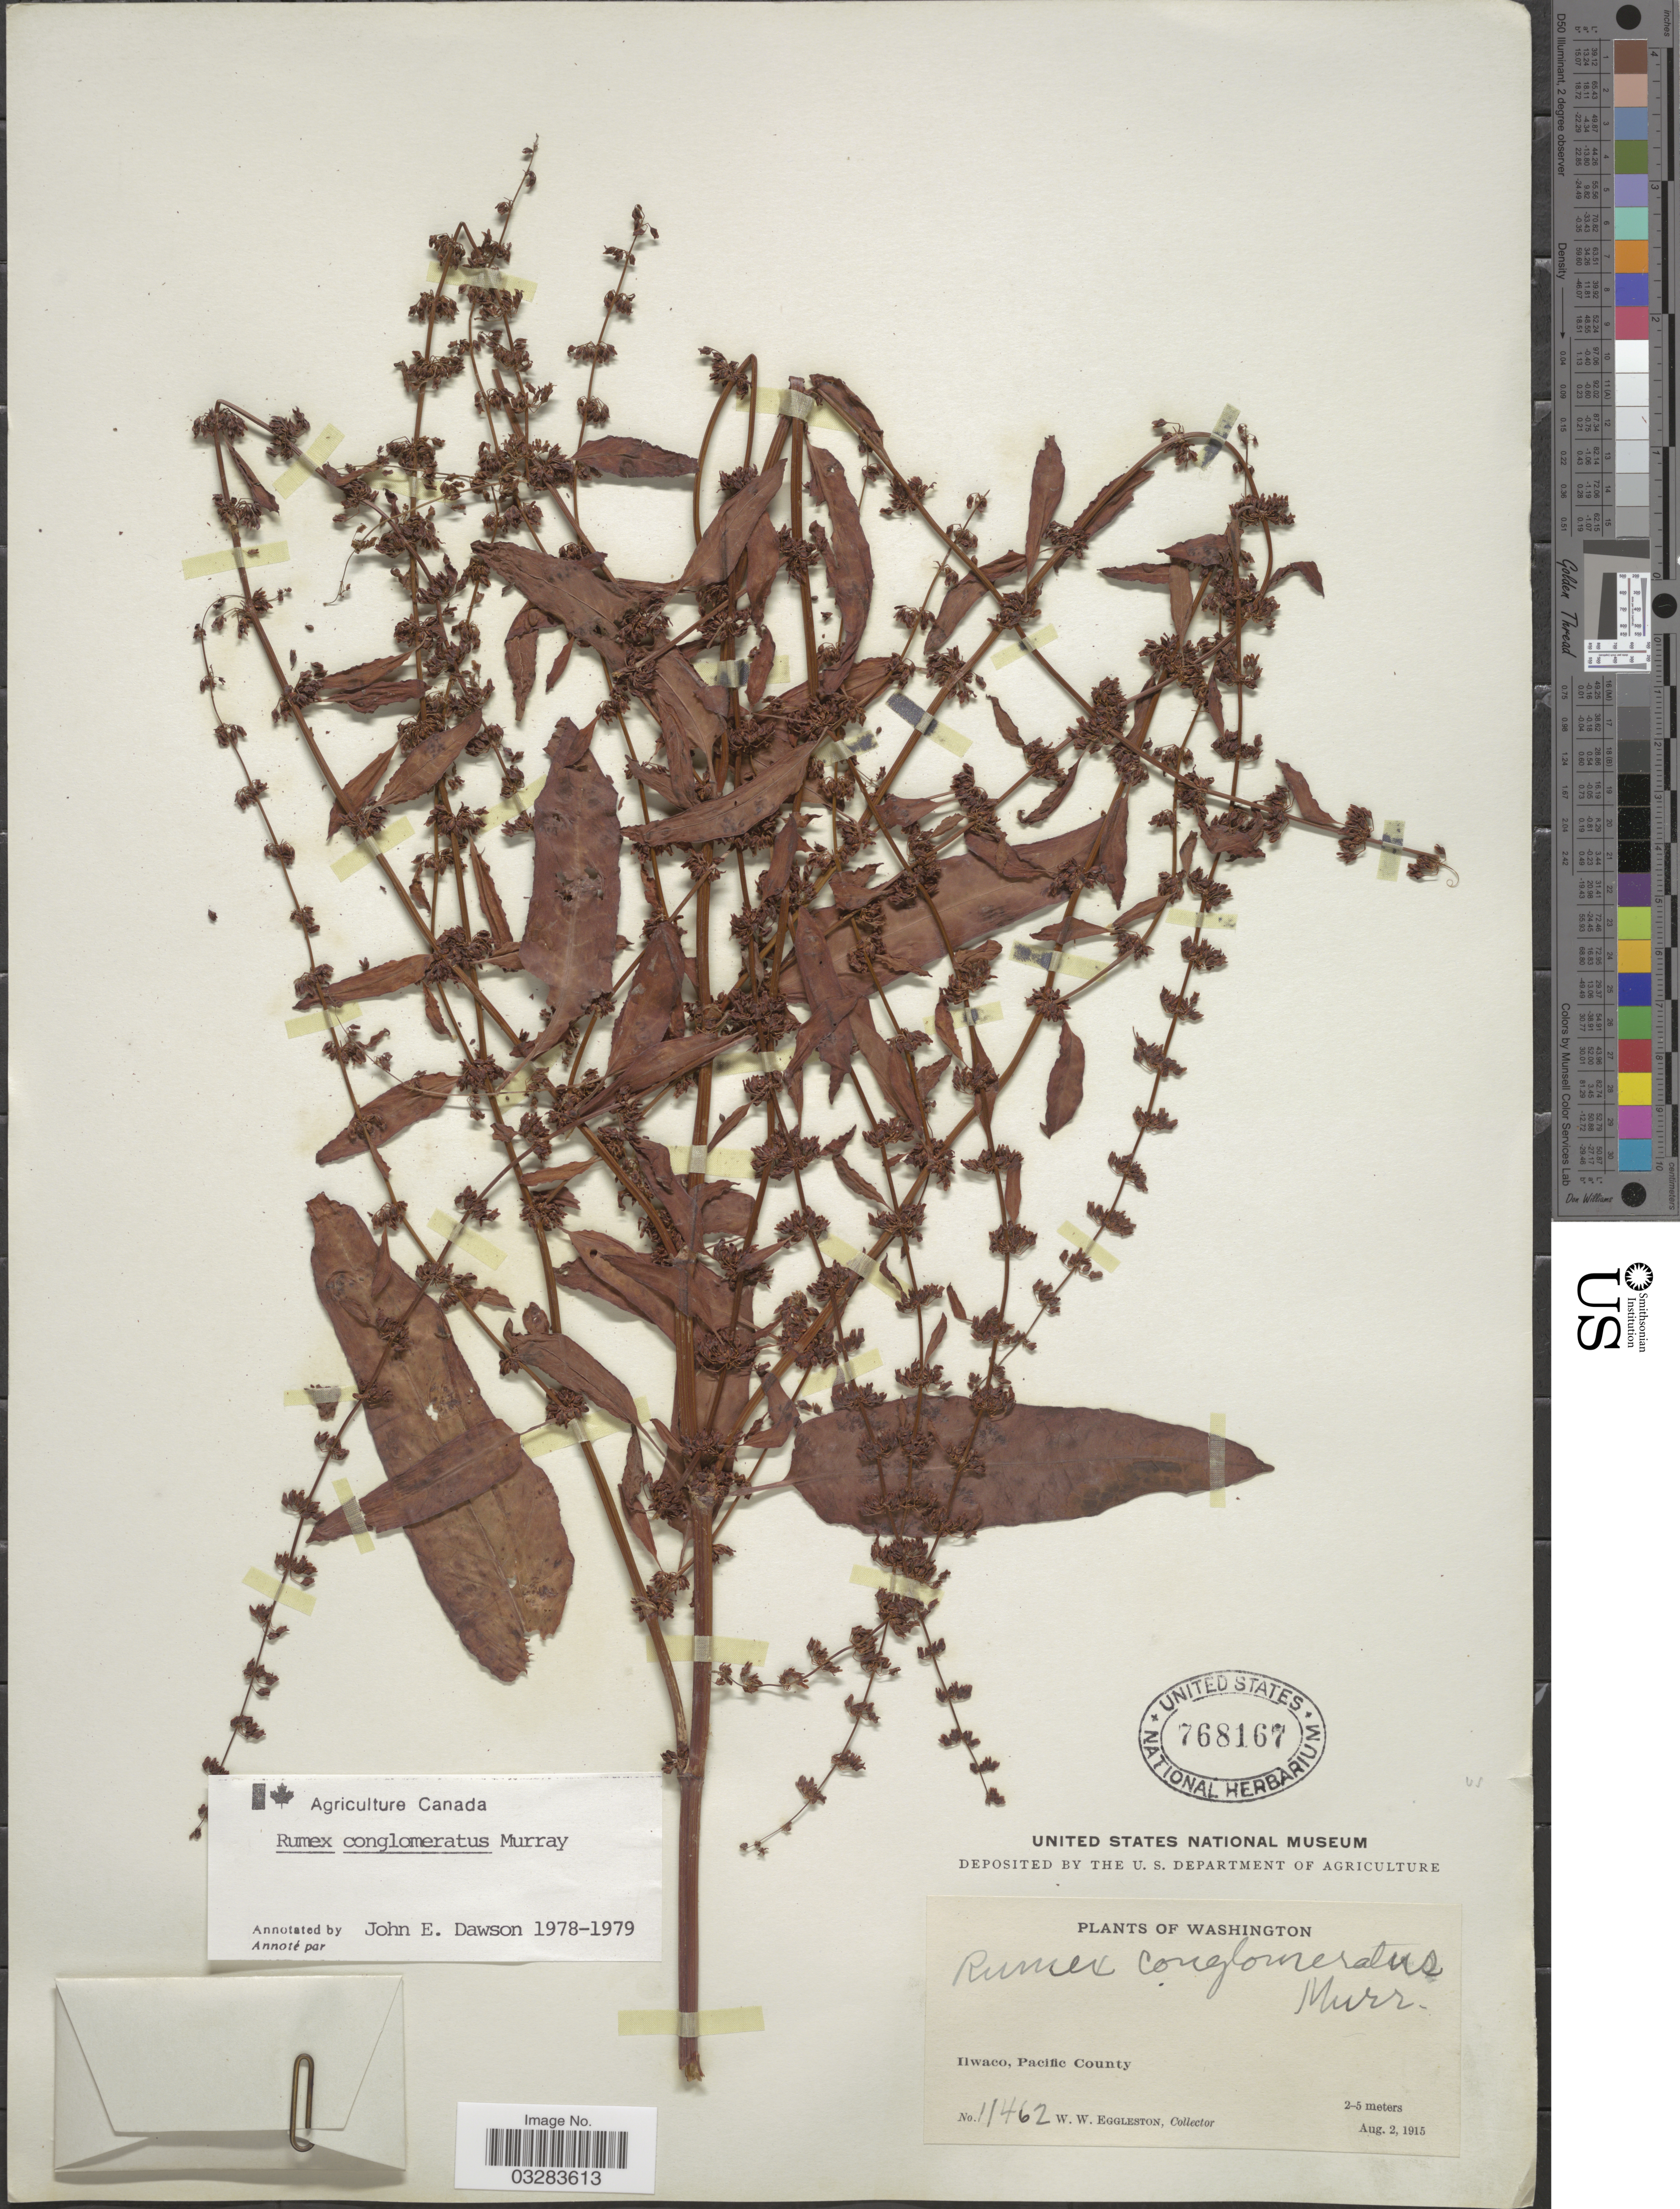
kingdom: Plantae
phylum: Tracheophyta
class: Magnoliopsida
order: Caryophyllales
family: Polygonaceae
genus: Rumex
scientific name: Rumex conglomeratus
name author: Murray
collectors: W. W. Eggleston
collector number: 11462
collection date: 1915-08-02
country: United States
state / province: Washington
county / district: Pacific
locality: Ilwaco, Pacific County.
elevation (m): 2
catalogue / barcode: US 768167